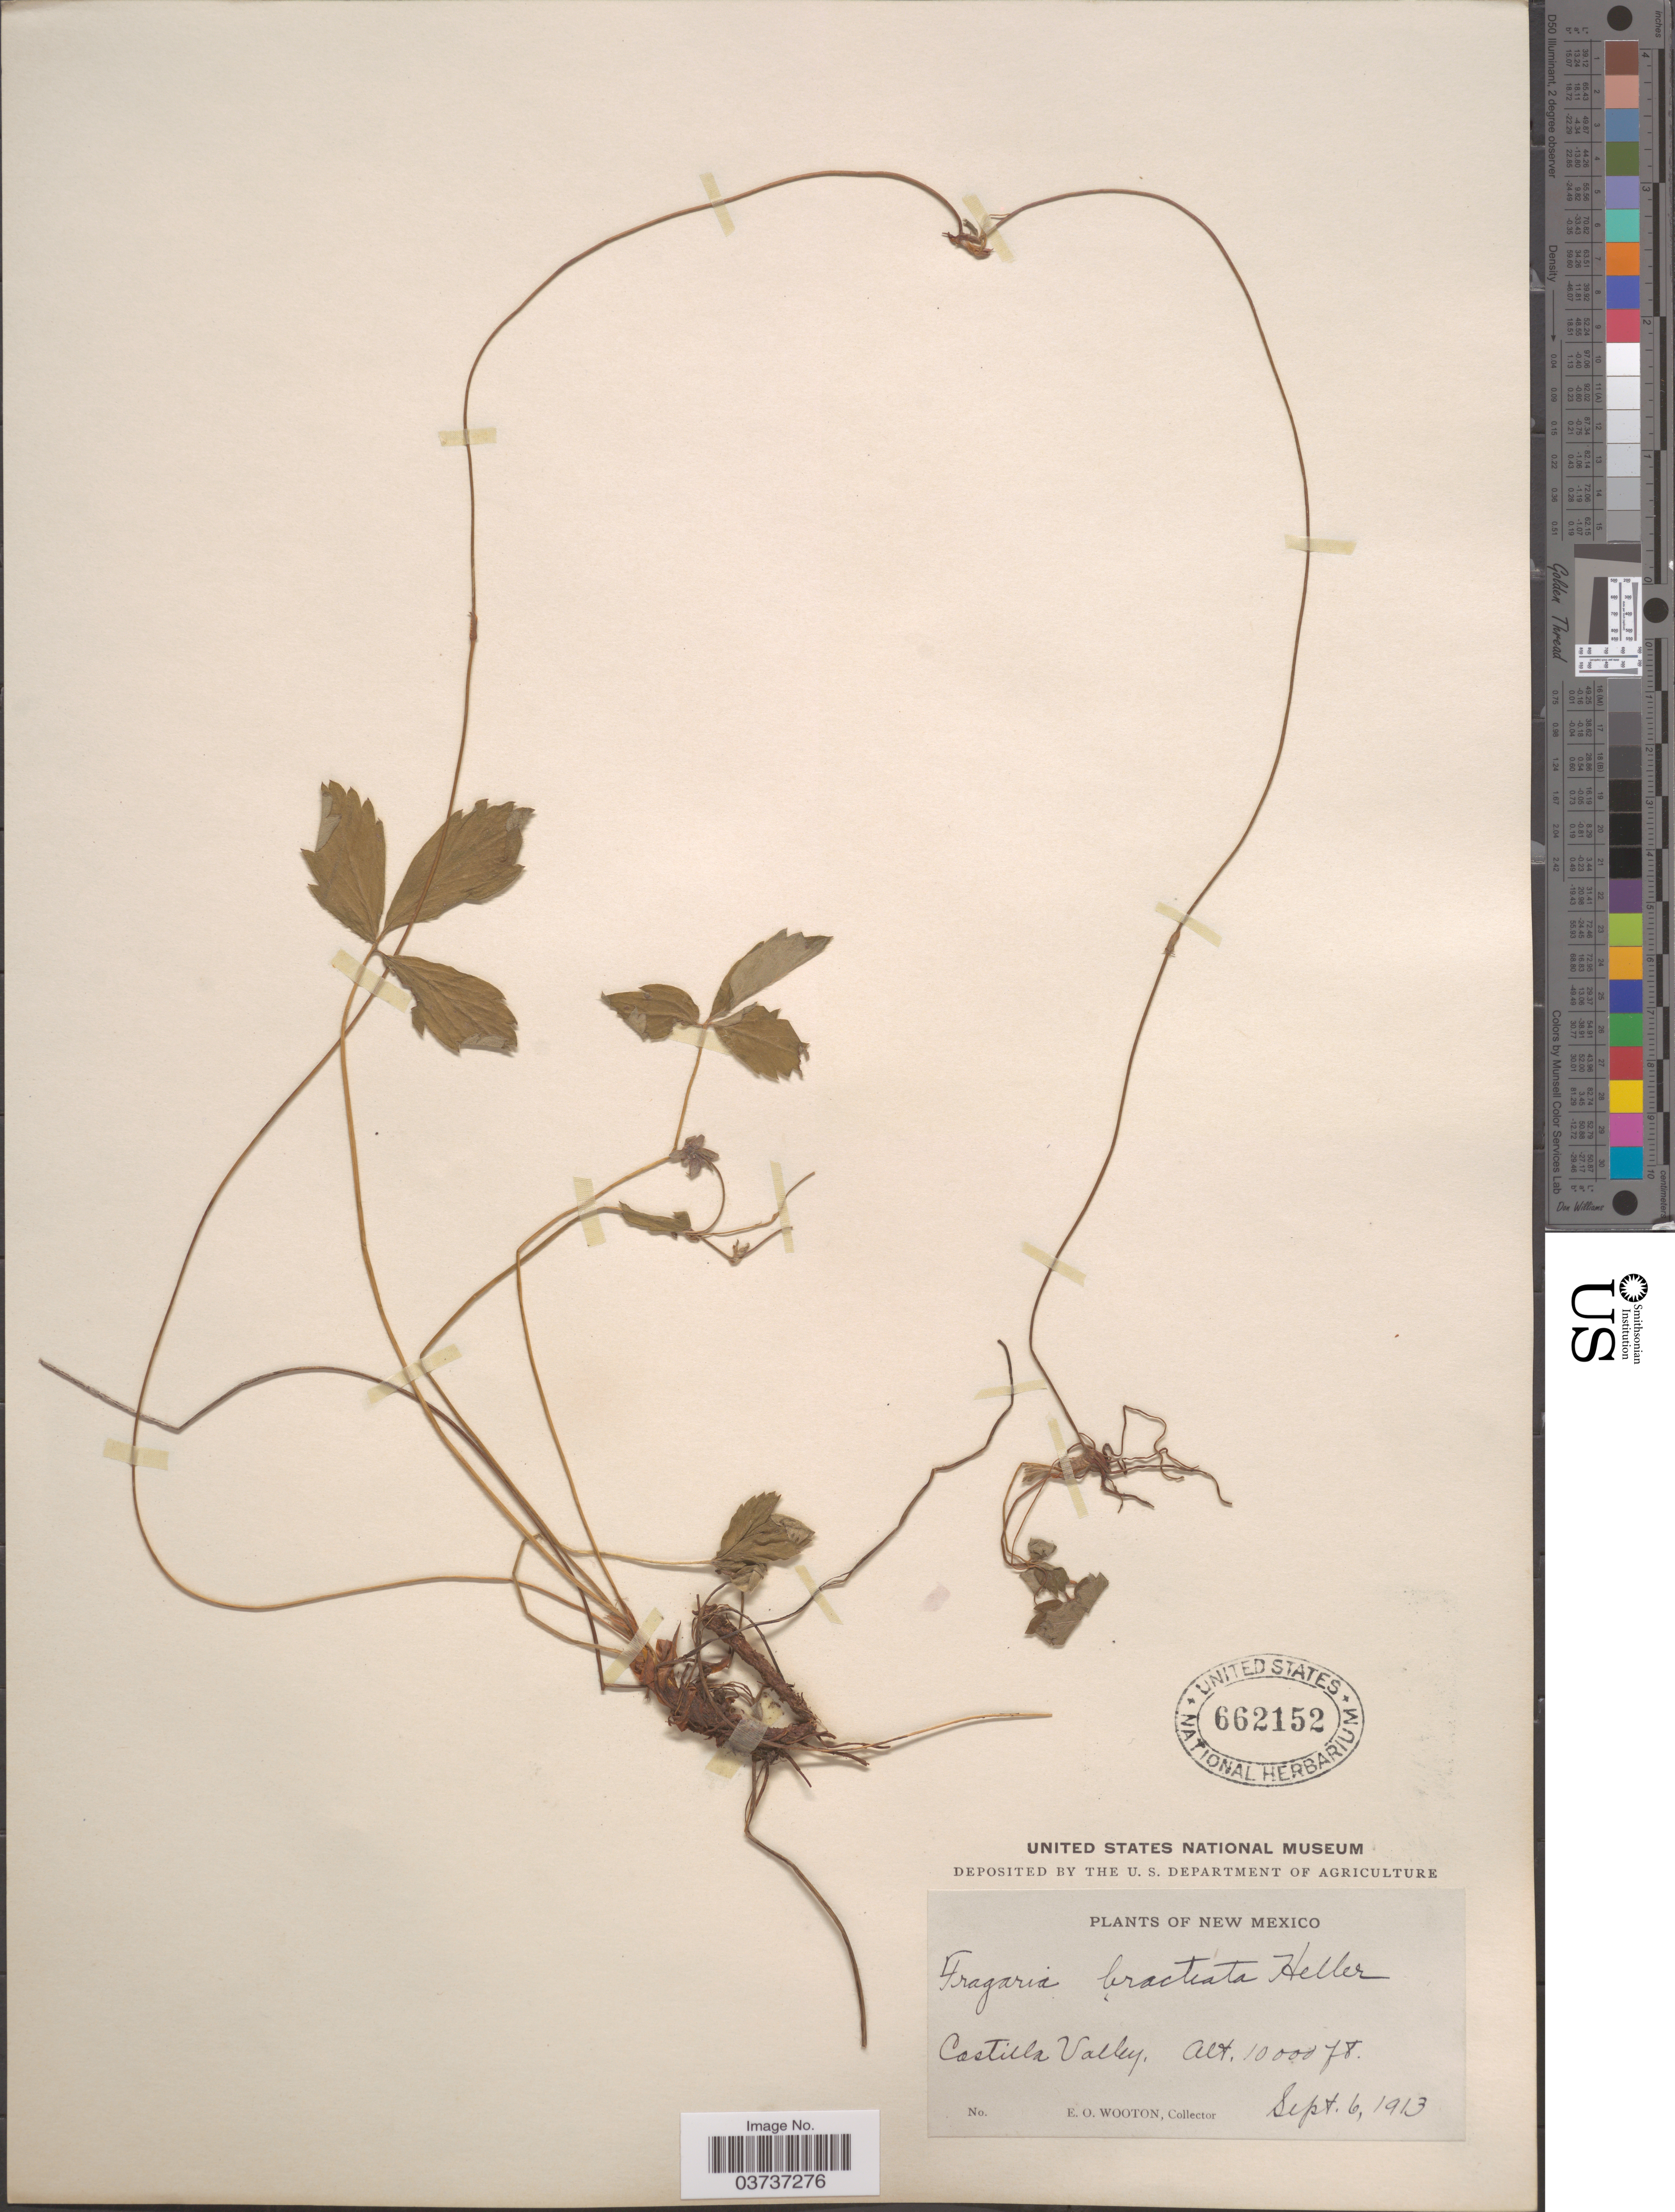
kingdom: Plantae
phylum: Tracheophyta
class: Magnoliopsida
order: Rosales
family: Rosaceae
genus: Fragaria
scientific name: Fragaria vesca var. bracteata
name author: (A. Heller) R.J. Davis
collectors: E. O. Wooton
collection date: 1913-09-06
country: United States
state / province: New Mexico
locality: Castilla Valley.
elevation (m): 3048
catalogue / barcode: US 662152